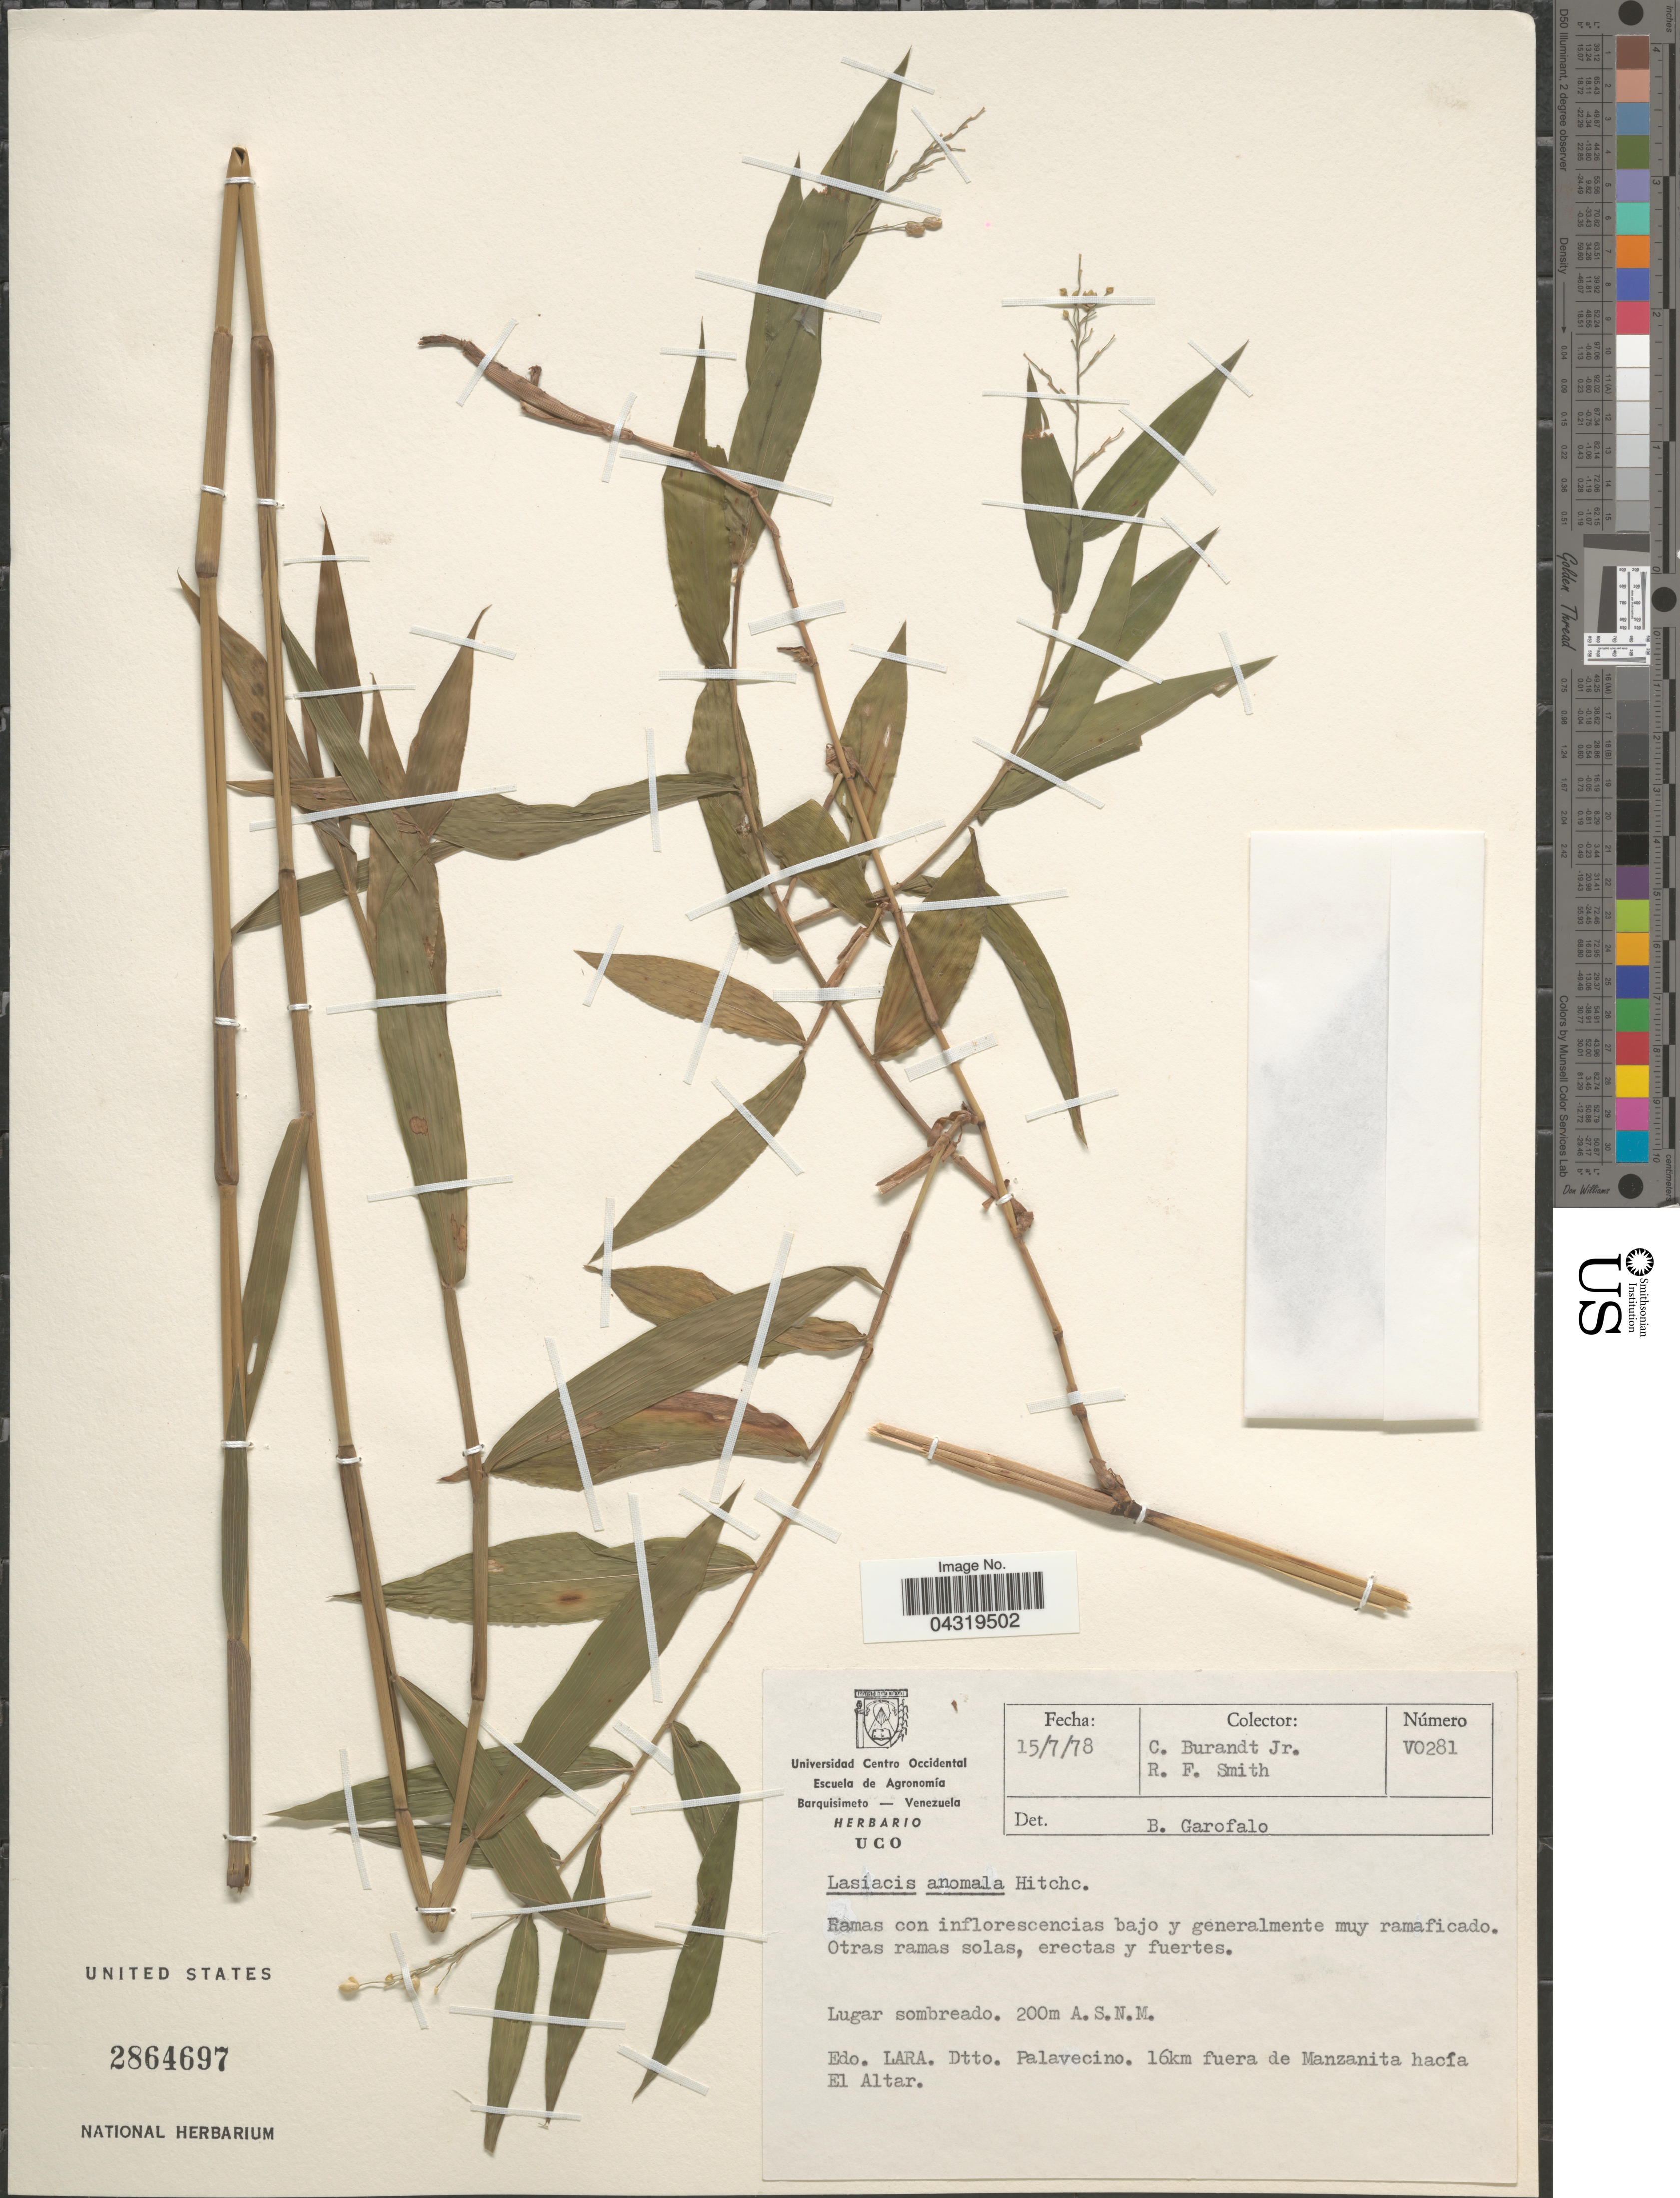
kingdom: Plantae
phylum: Tracheophyta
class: Liliopsida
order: Poales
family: Poaceae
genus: Lasiacis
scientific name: Lasiacis anomala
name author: Hitchc.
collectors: C. Burandt & R. F. Smith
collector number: V0281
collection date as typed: Transcribed d/m/y: 15/7/78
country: Venezuela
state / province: Lara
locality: Lugar sombreado. Dtto. Palavecino. 16km fuera de Manzanita hacía El Altar.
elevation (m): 200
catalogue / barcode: US 2864697